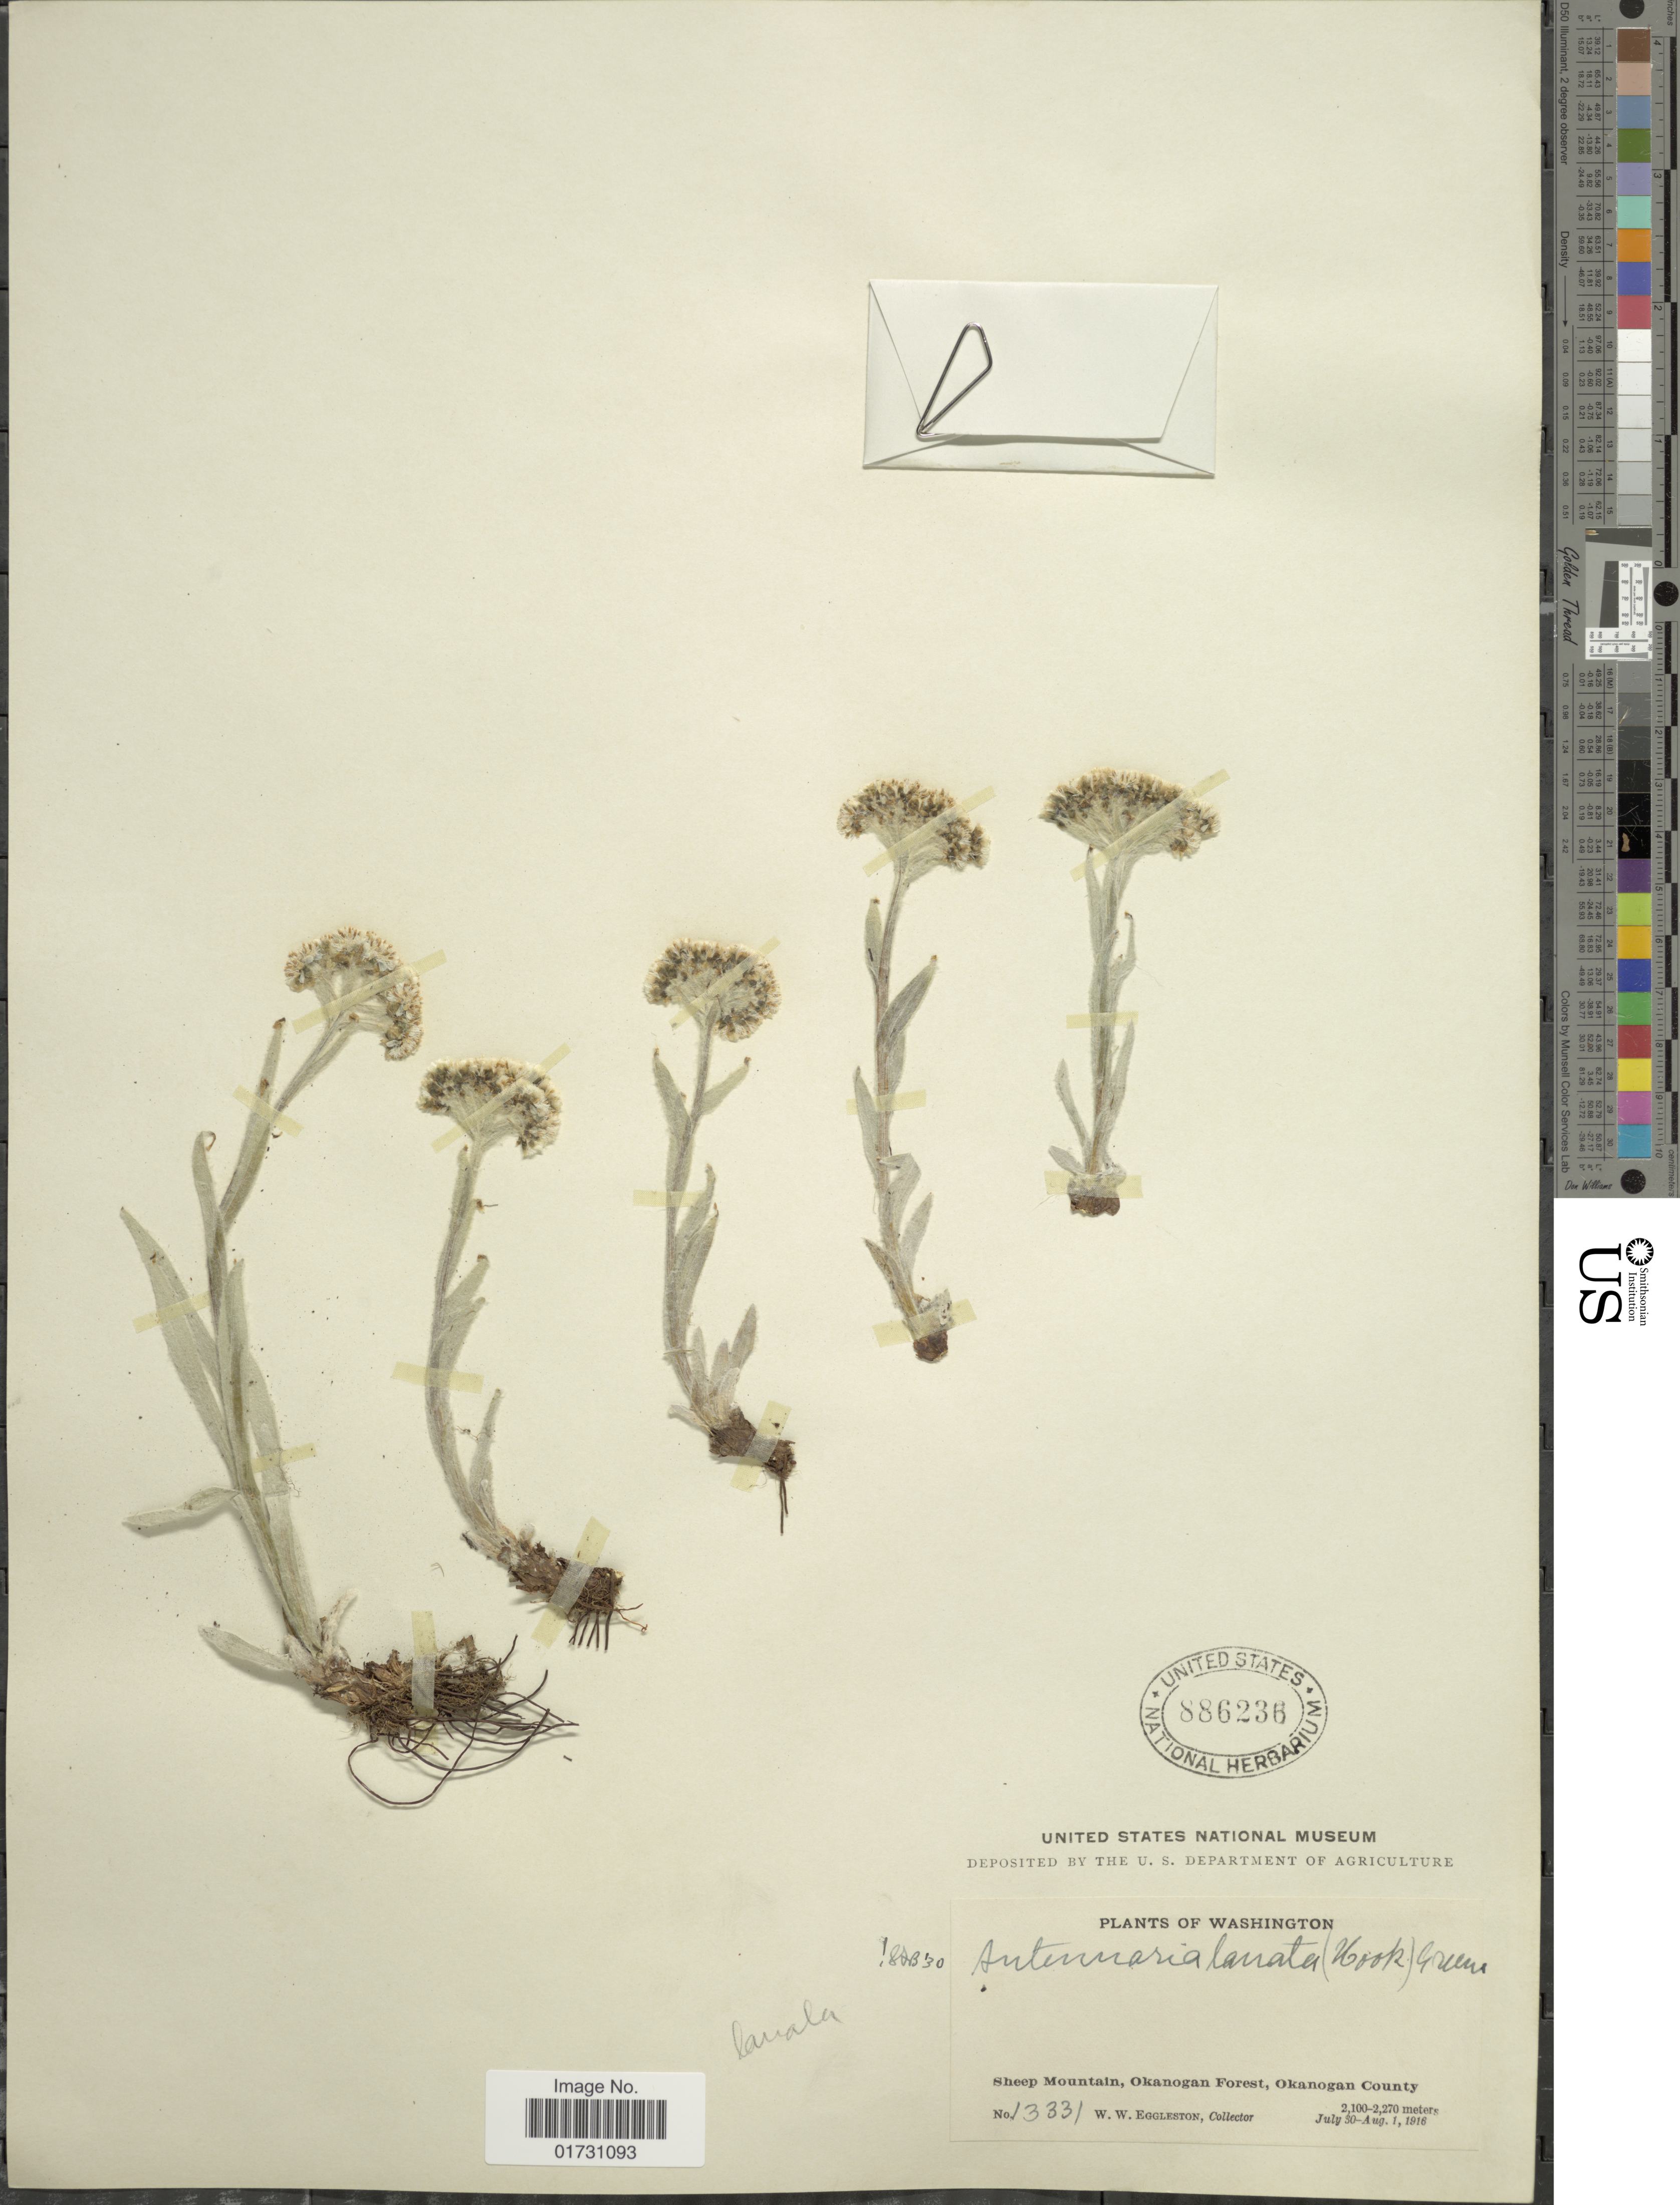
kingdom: Plantae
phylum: Tracheophyta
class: Magnoliopsida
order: Asterales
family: Asteraceae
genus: Antennaria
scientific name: Antennaria lanata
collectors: W. W. Eggleston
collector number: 13331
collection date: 1916-07-30/1916-08-01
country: United States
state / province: Washington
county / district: Okanogan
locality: Sheep Mountain, Okanogan Forest, Okanogan County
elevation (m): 2100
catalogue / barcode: US 886236